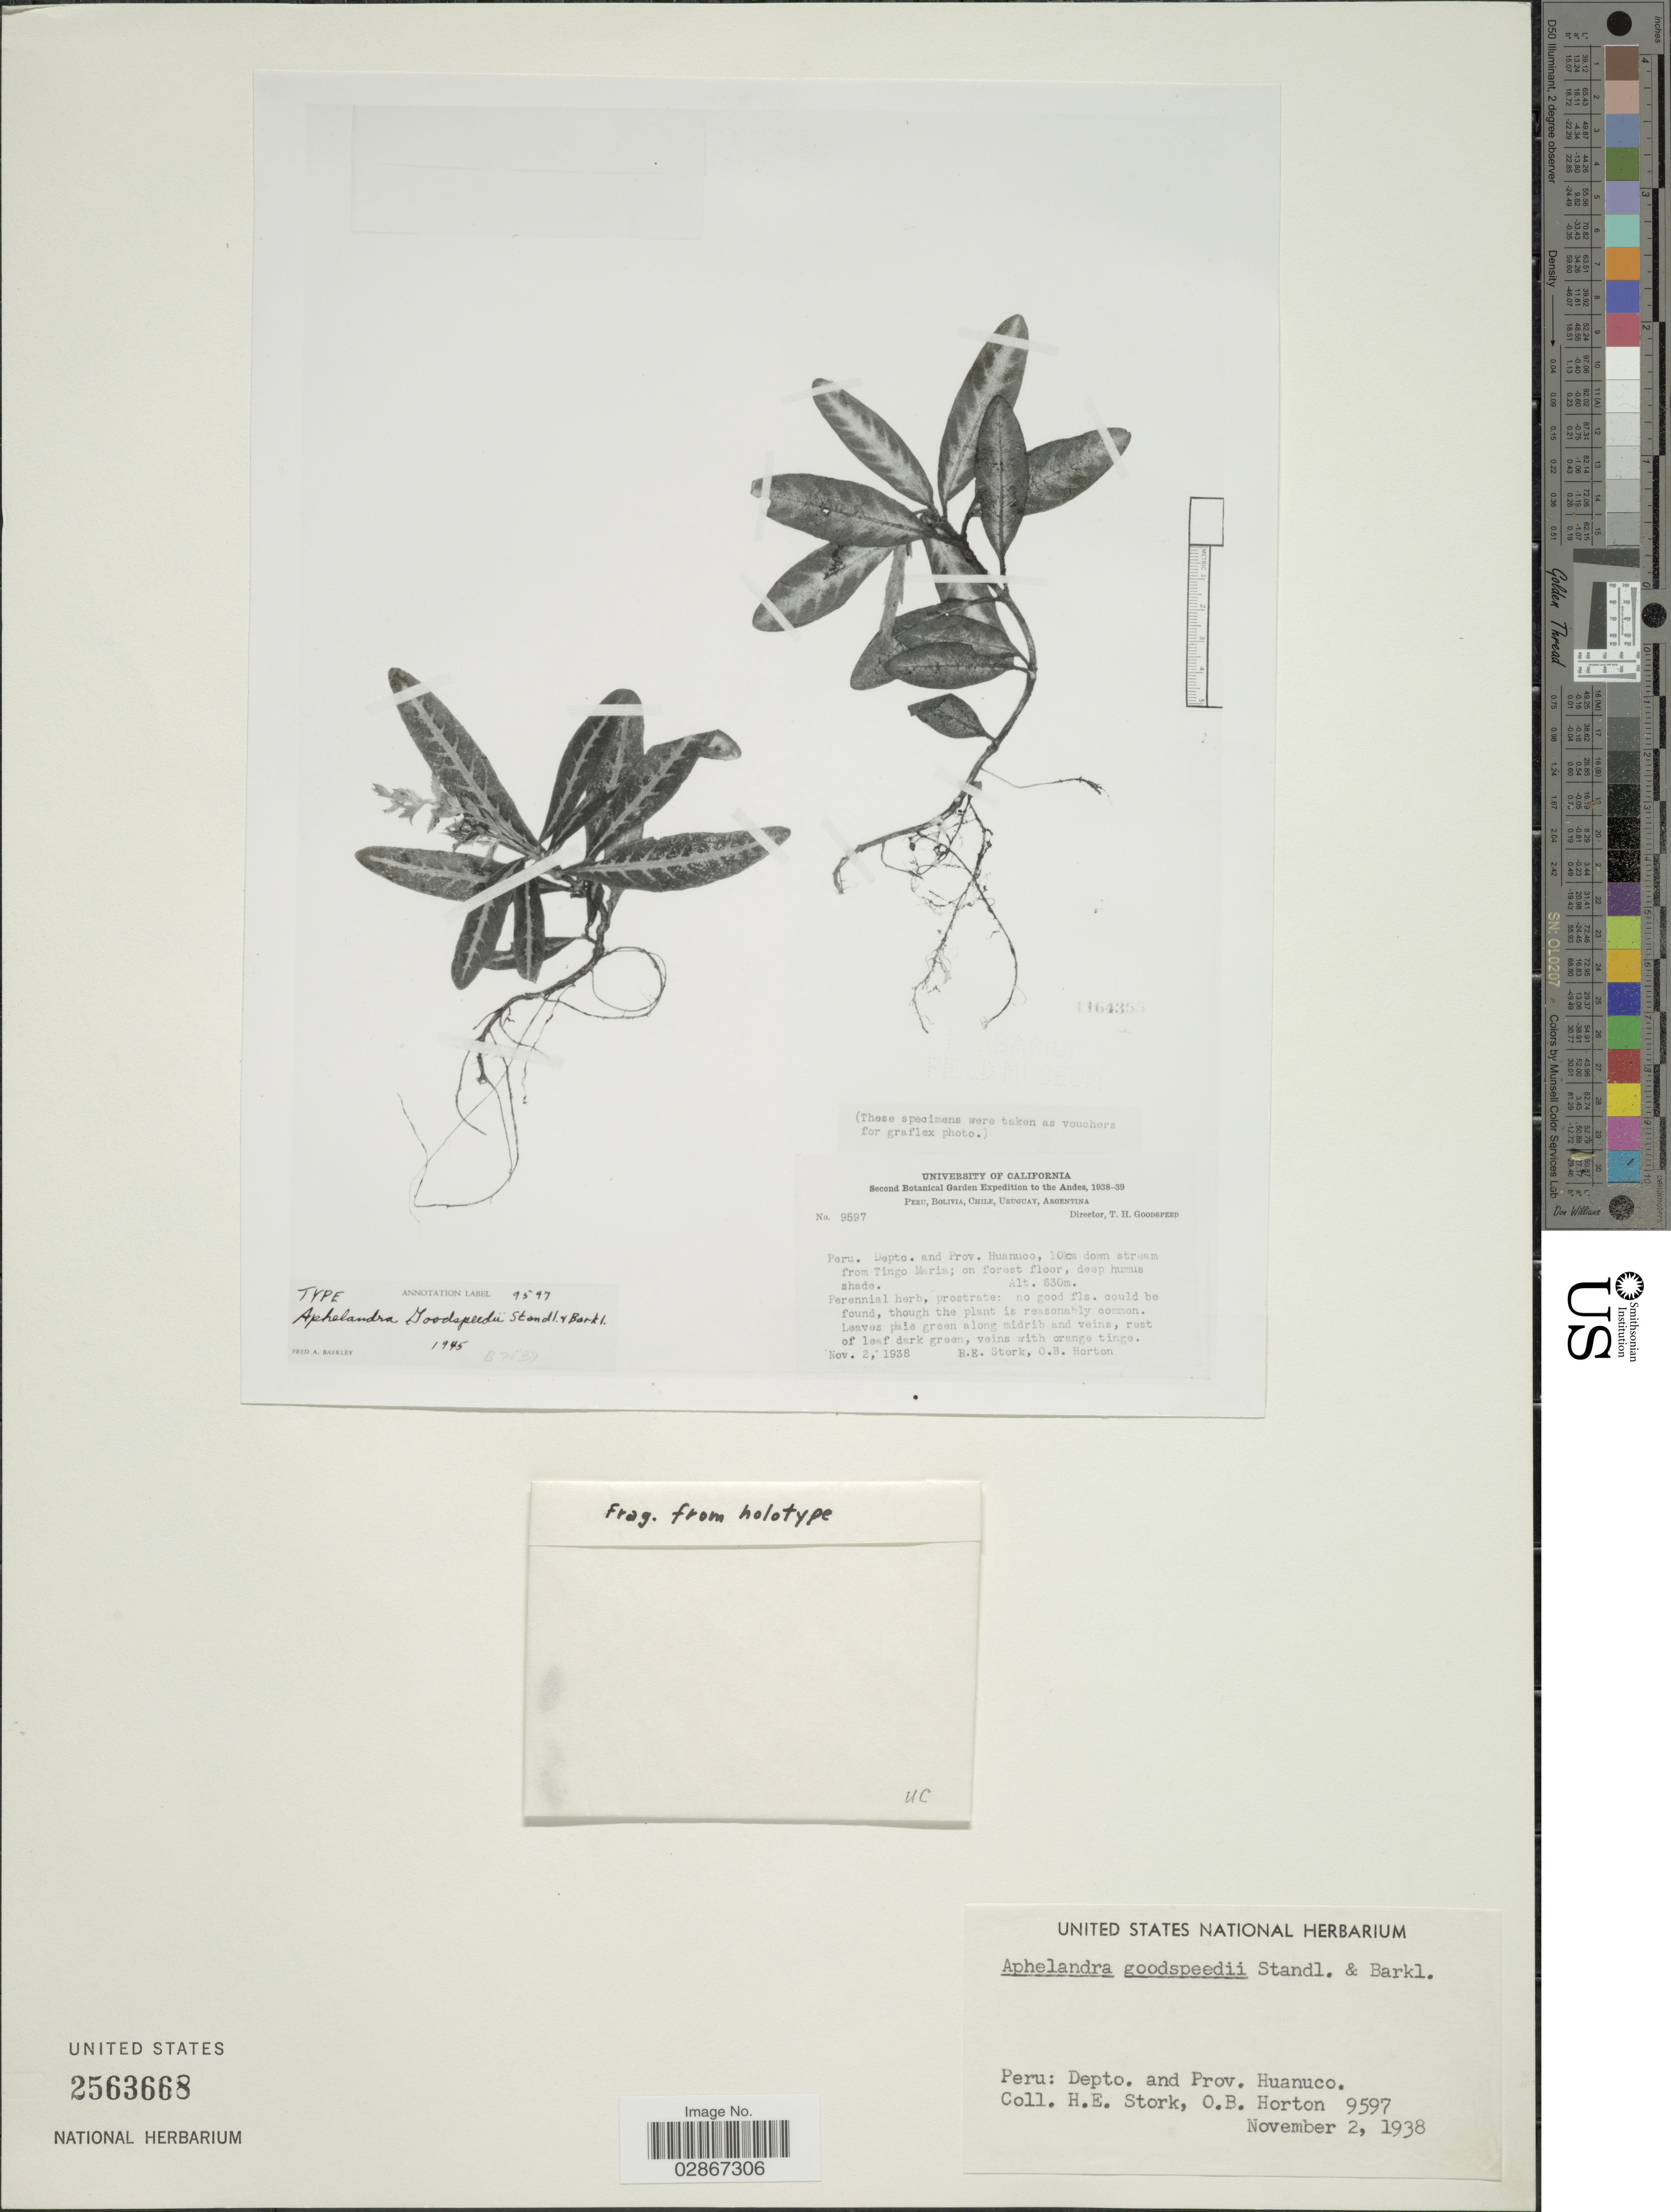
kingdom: Plantae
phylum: Tracheophyta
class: Magnoliopsida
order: Lamiales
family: Acanthaceae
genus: Aphelandra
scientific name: Aphelandra maculata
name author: (Tafalla ex Nees) Voss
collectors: H. E. Stork & O. B. Horton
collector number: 9597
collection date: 1938-11-02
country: Peru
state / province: Huánuco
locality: Depto. and Prov. Huanuco, 10km down stream from Tingo Maria.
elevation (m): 630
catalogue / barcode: US 2563668